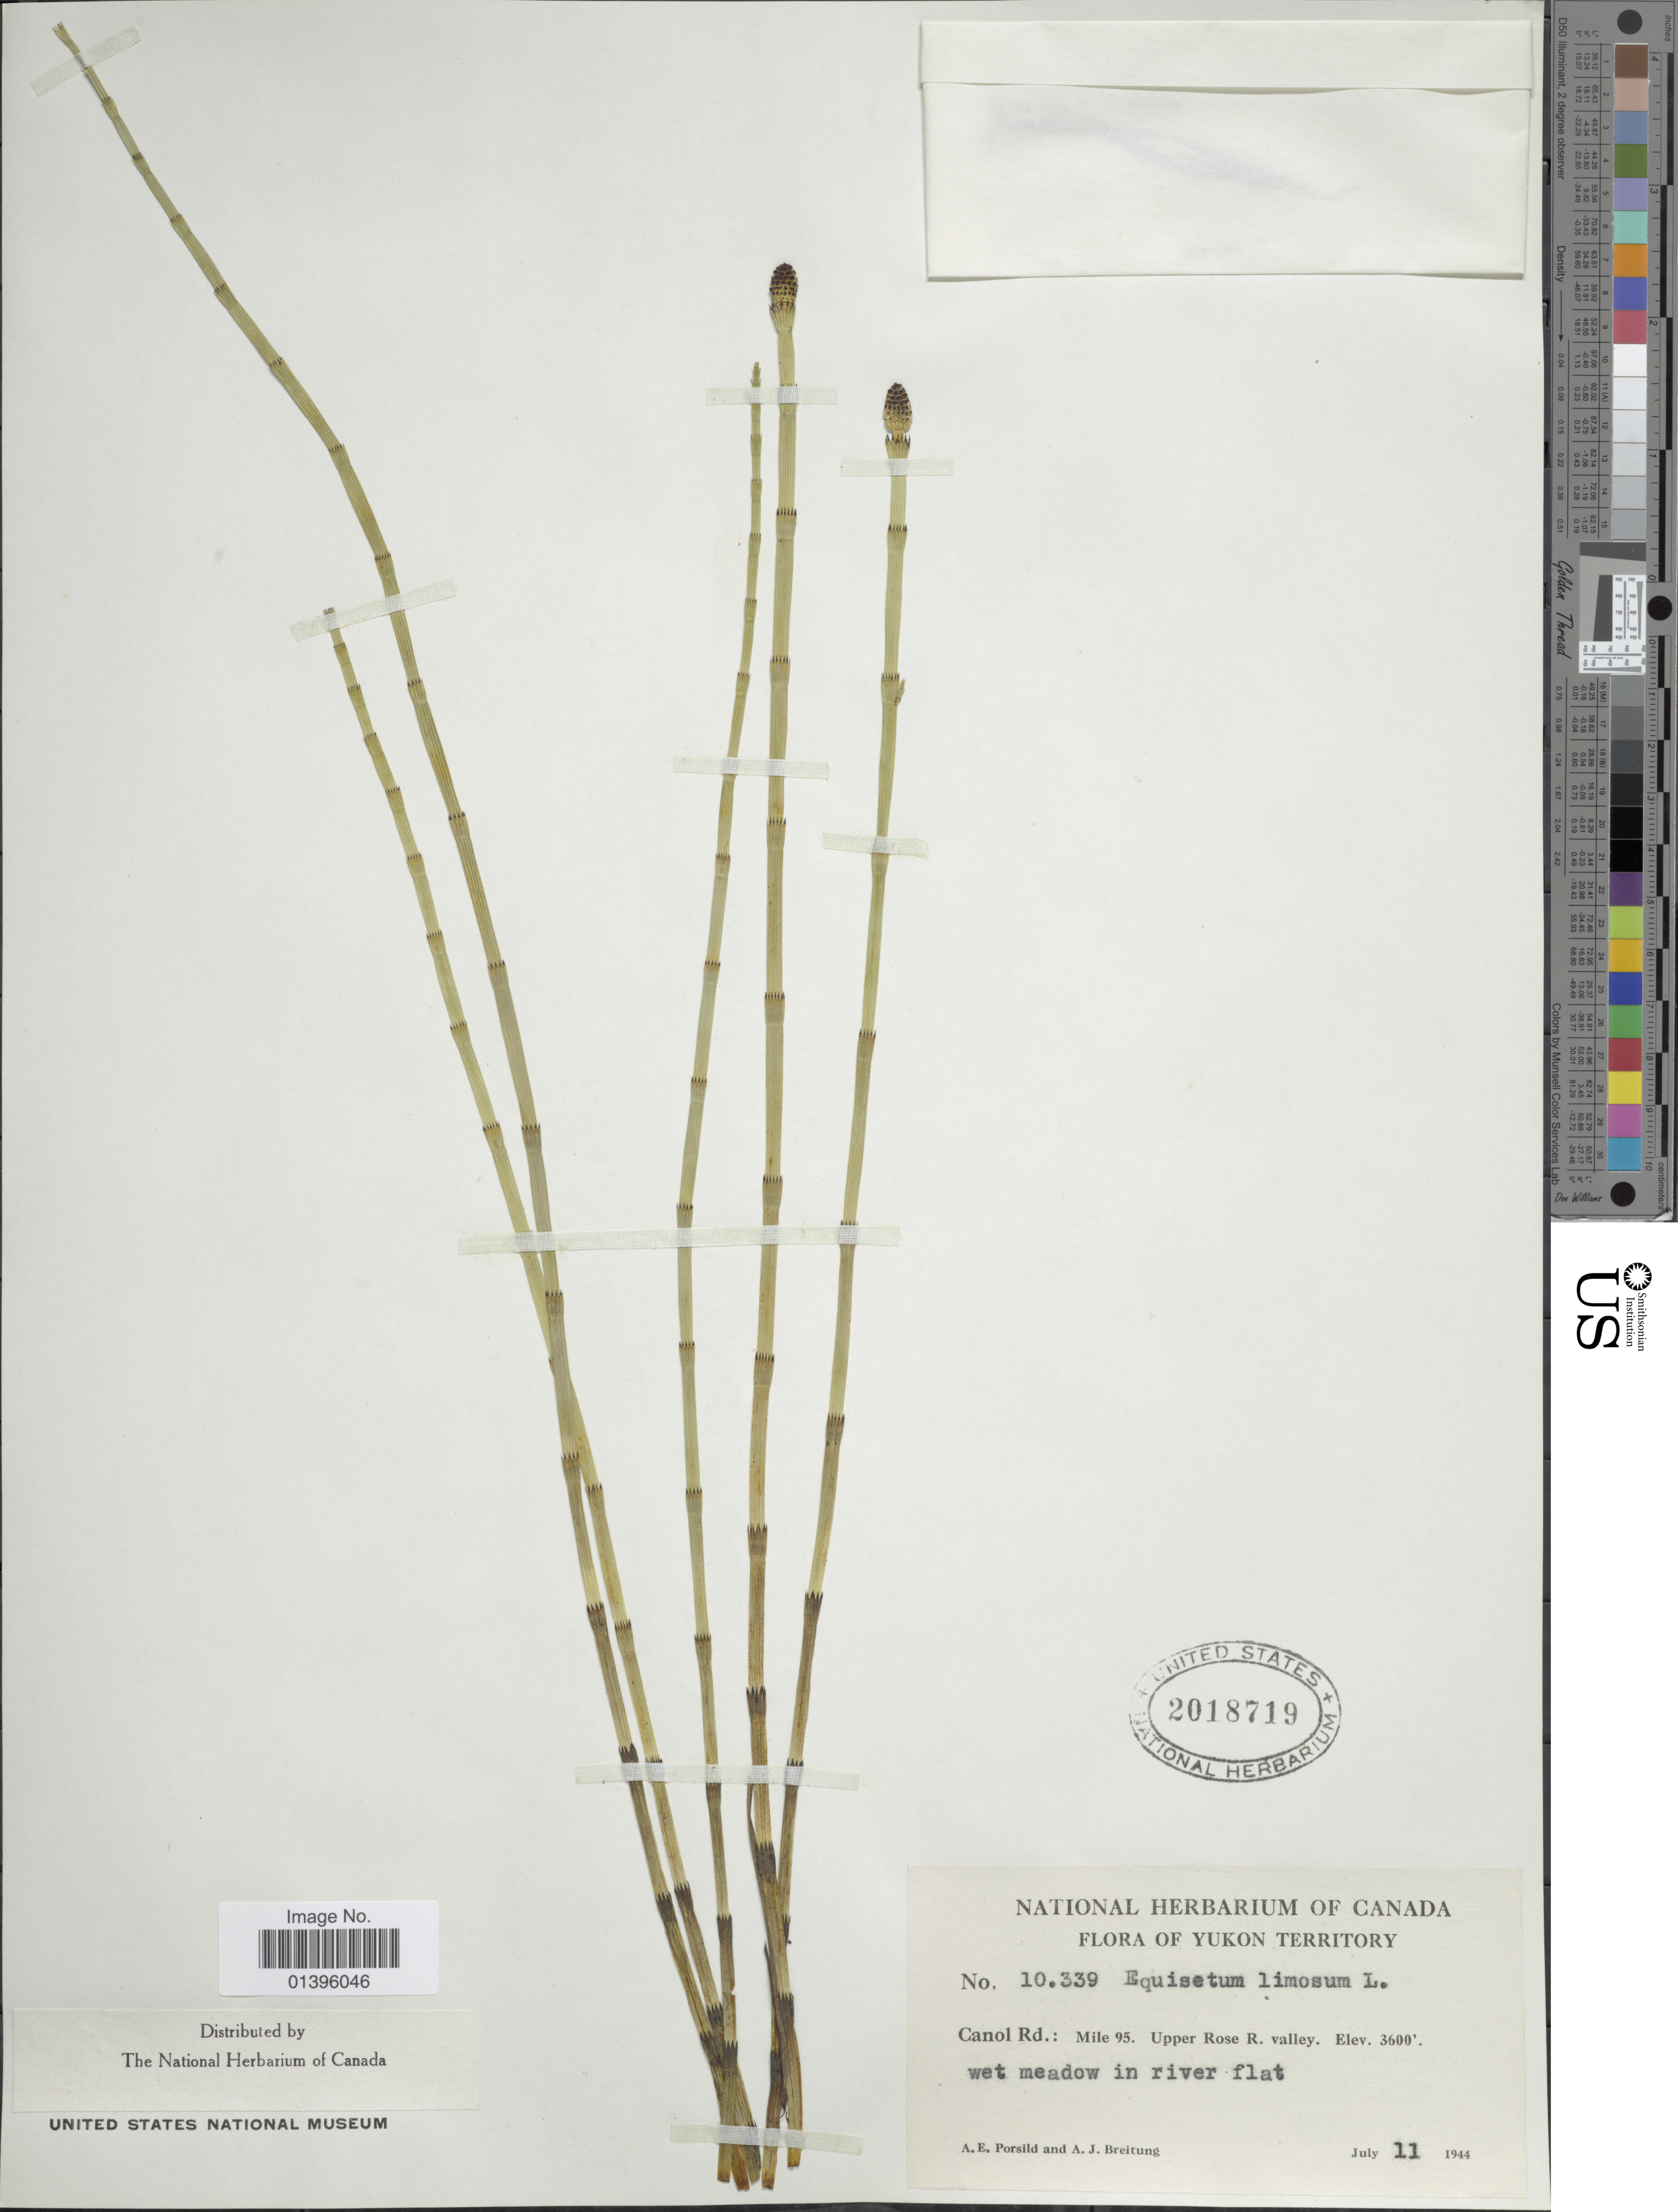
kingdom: Plantae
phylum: Tracheophyta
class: Polypodiopsida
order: Equisetales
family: Equisetaceae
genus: Equisetum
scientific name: Equisetum fluviatile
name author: L.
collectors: A. E. Porsild & A. Breitung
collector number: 10339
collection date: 1944-07-11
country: Canada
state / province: Yukon Territory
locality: Yukon Territory. Canol Rd.: Mile 95. Upper Rose R. valley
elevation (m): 1097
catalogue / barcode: US 2018719